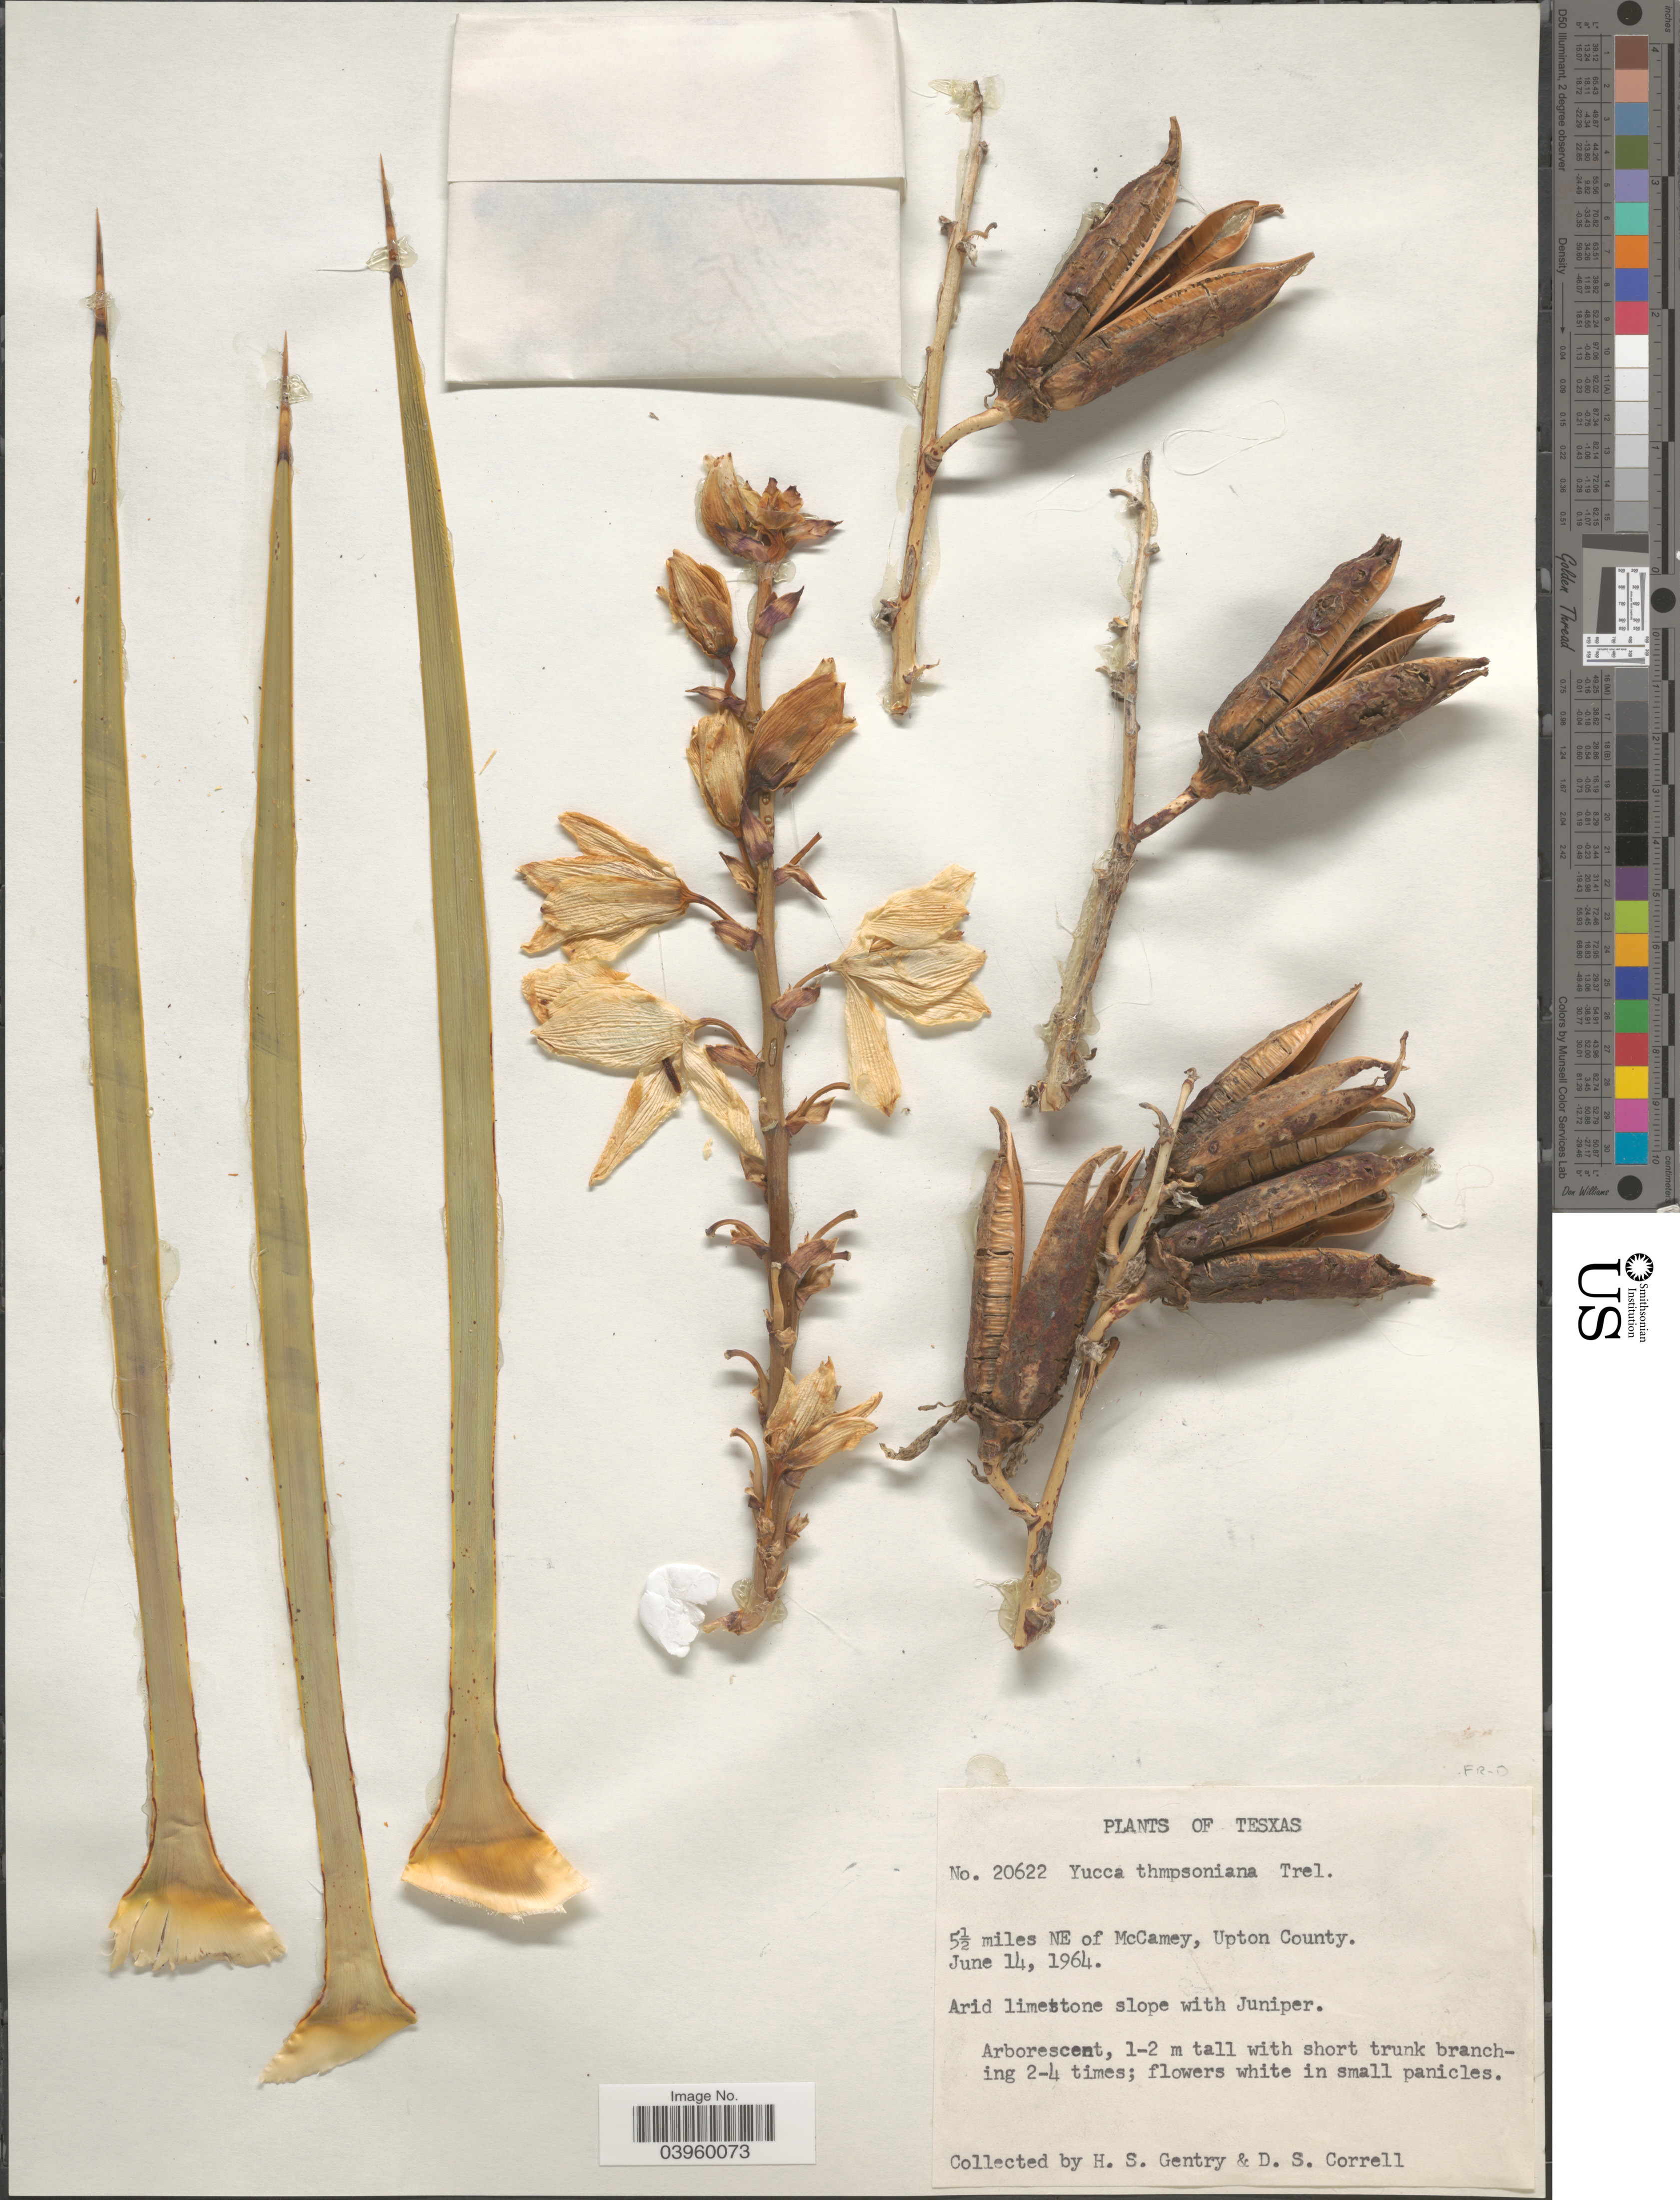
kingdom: Plantae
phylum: Tracheophyta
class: Liliopsida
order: Asparagales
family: Asparagaceae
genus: Yucca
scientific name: Yucca thompsoniana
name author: Trel.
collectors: H. S. Gentry & D. S. Correll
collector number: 20622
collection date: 1964-06-14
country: United States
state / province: Texas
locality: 5½ miles NE of McCamey, Upton County.